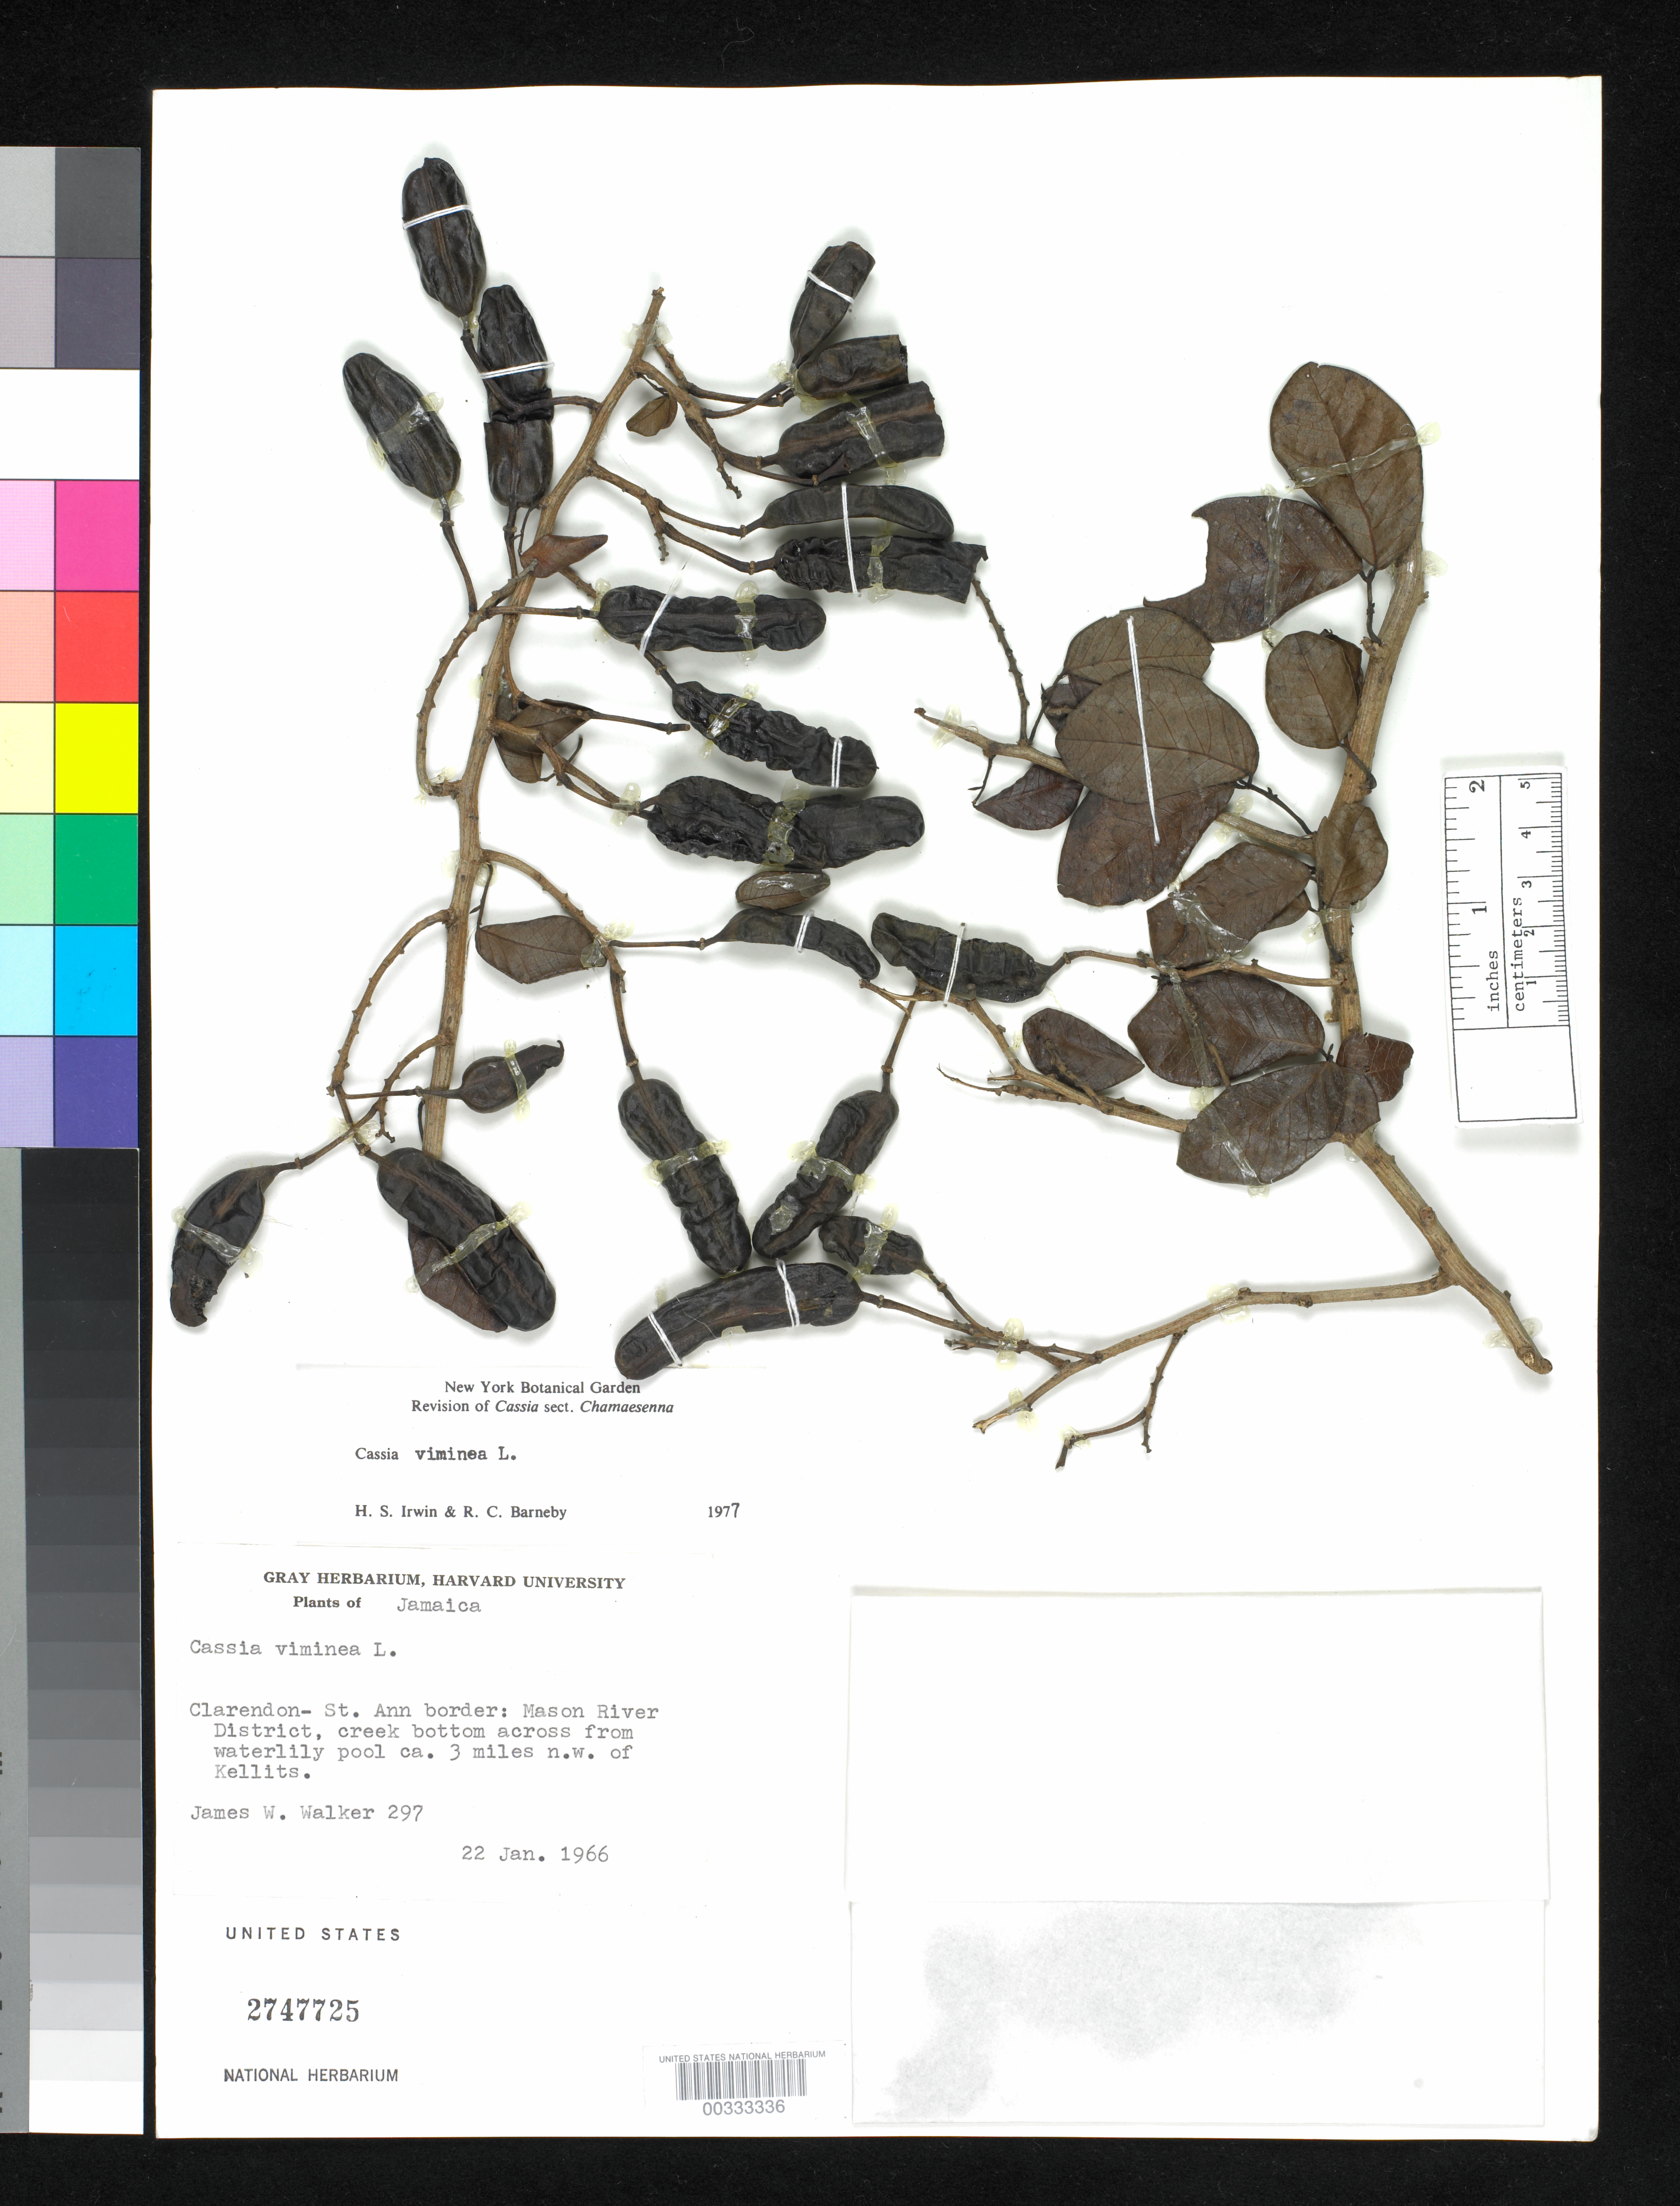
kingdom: Plantae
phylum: Tracheophyta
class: Magnoliopsida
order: Fabales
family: Fabaceae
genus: Senna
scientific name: Senna viminea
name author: (L.) H.S. Irwin & Barneby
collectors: J. W. Walker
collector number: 297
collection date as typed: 22 Jan 1966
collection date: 1966-01-22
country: Jamaica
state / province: Clarendon / Saint Ann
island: Greater Antilles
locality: Clarendon - st. ann border; mason river dist.; creek bottom across from waterlily pool, ca 3 mi nw of kellits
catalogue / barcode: US 2747725